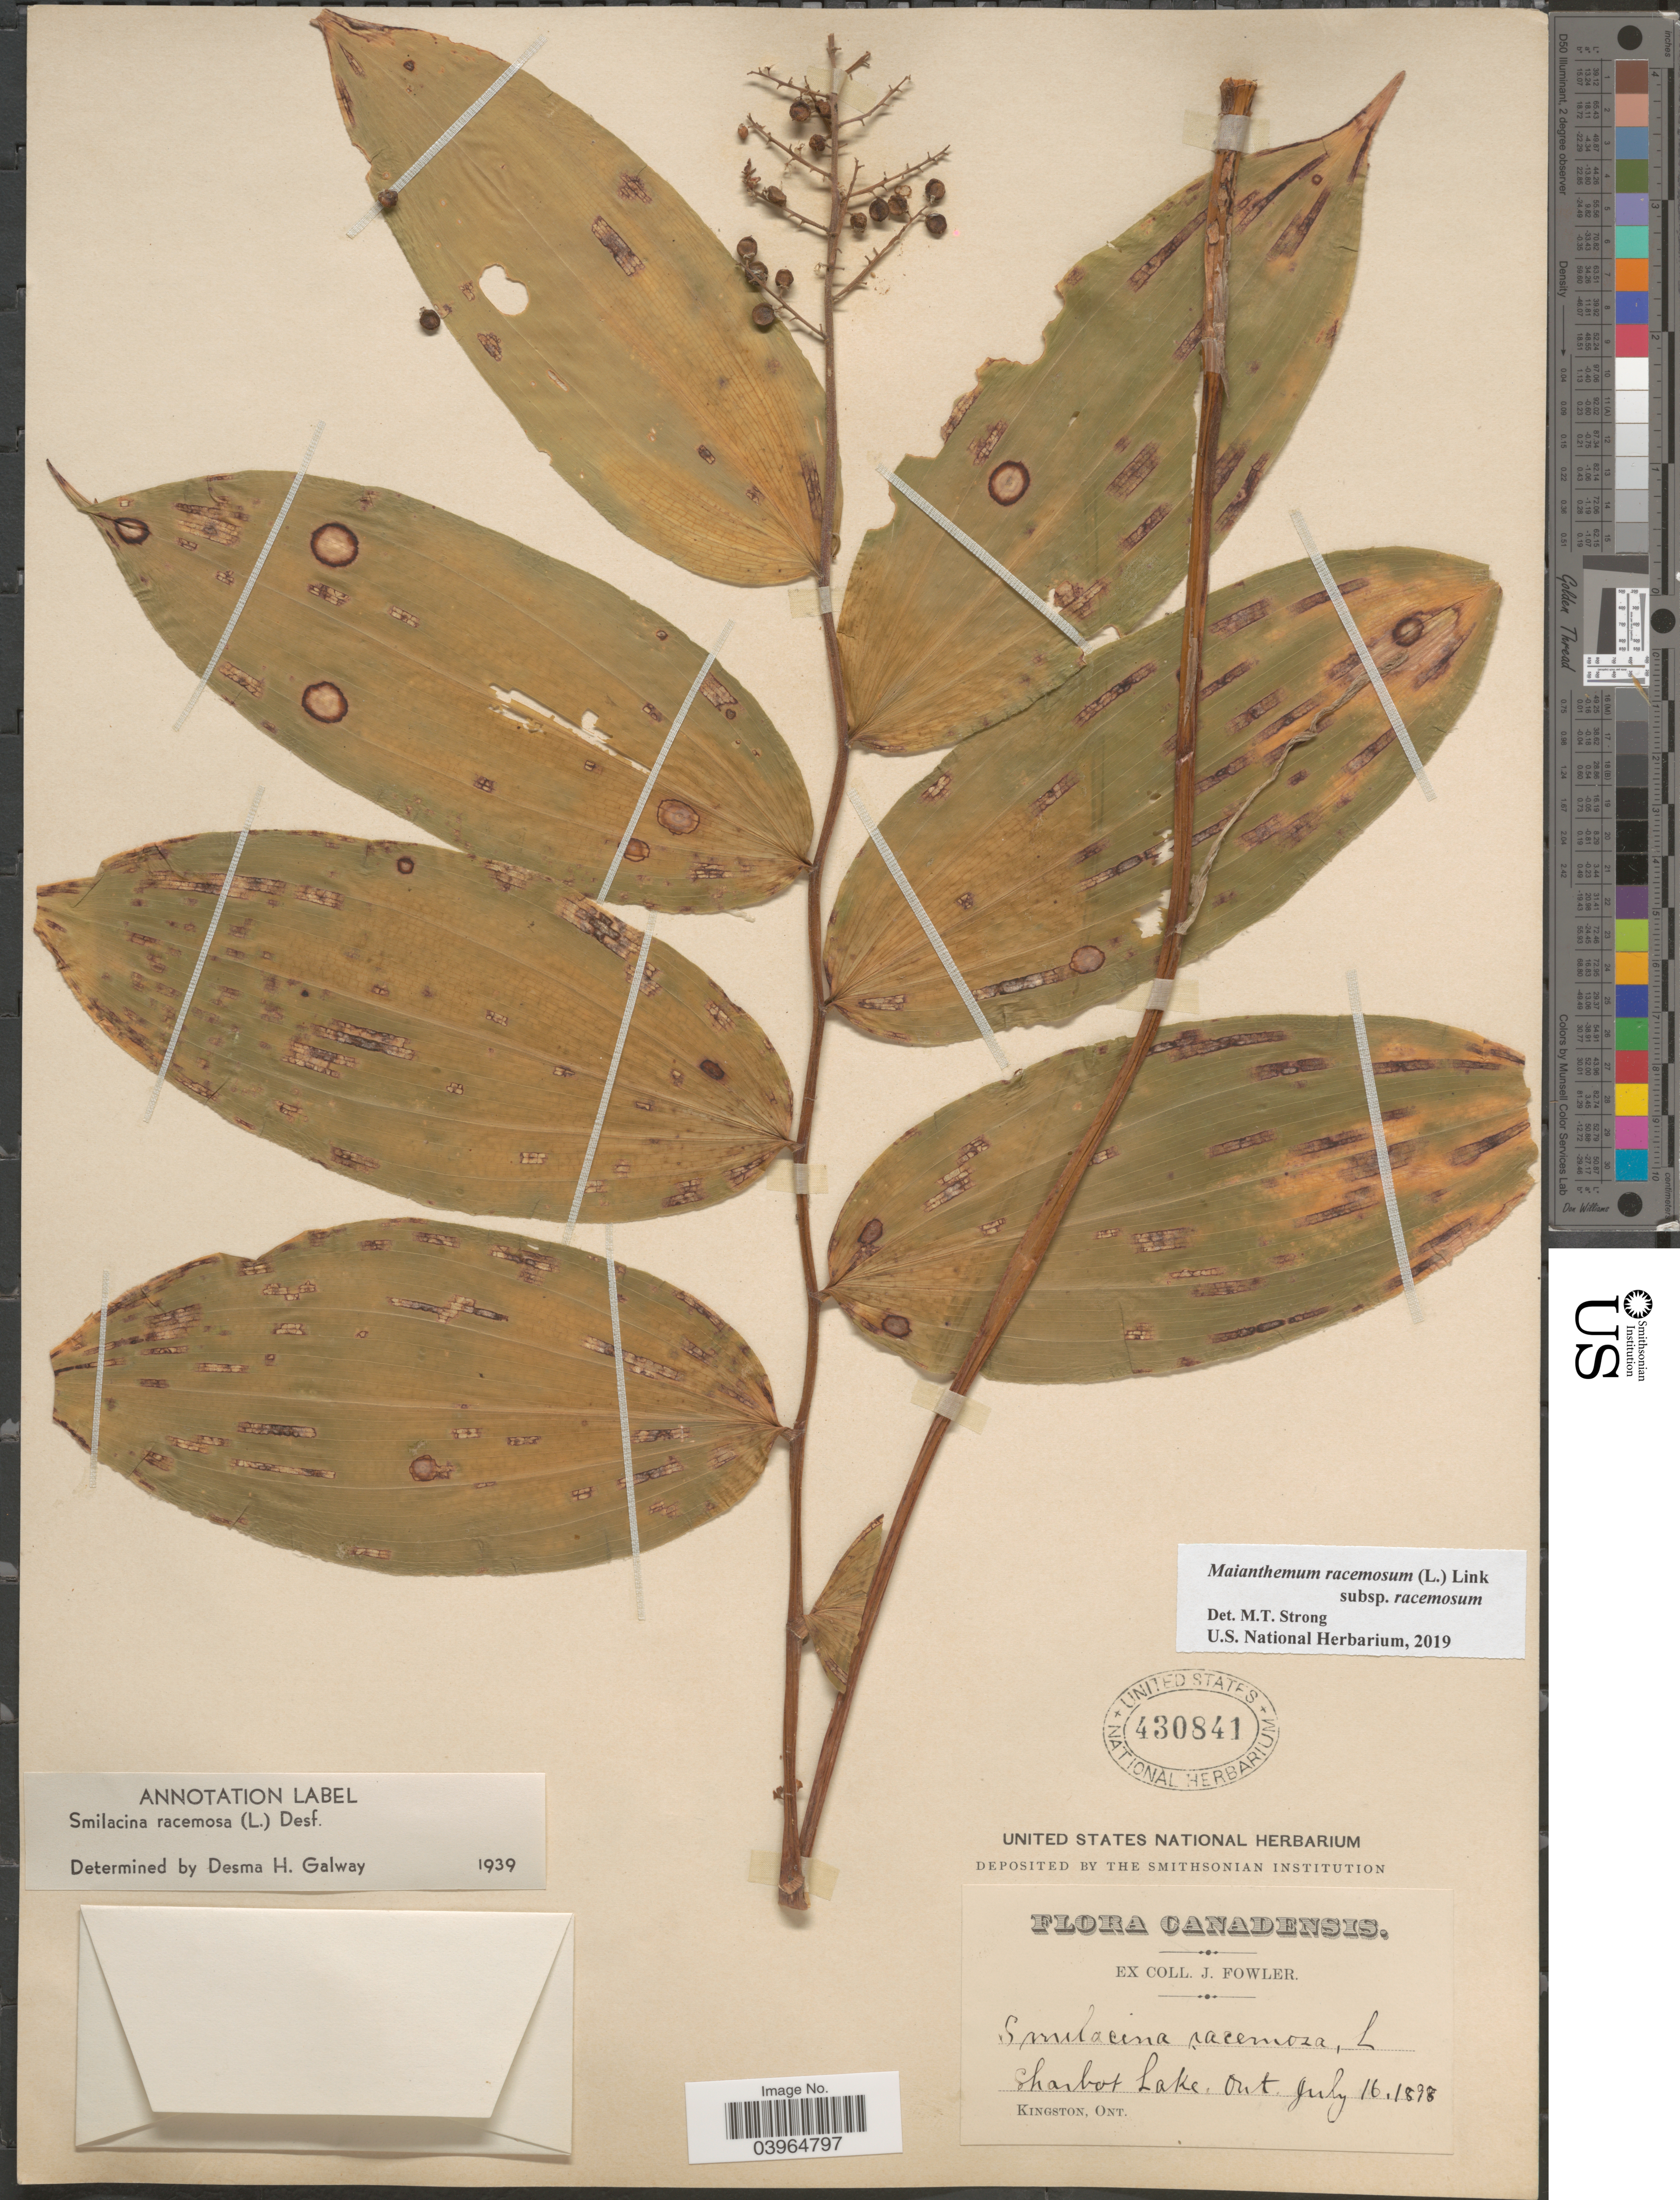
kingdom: Plantae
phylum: Tracheophyta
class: Liliopsida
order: Asparagales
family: Asparagaceae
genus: Maianthemum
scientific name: Maianthemum racemosum subsp. racemosum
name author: (L.) Link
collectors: J. Fowler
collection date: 1898-07-16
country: Canada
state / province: Ontario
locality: Sharbot Lake.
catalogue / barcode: US 430841